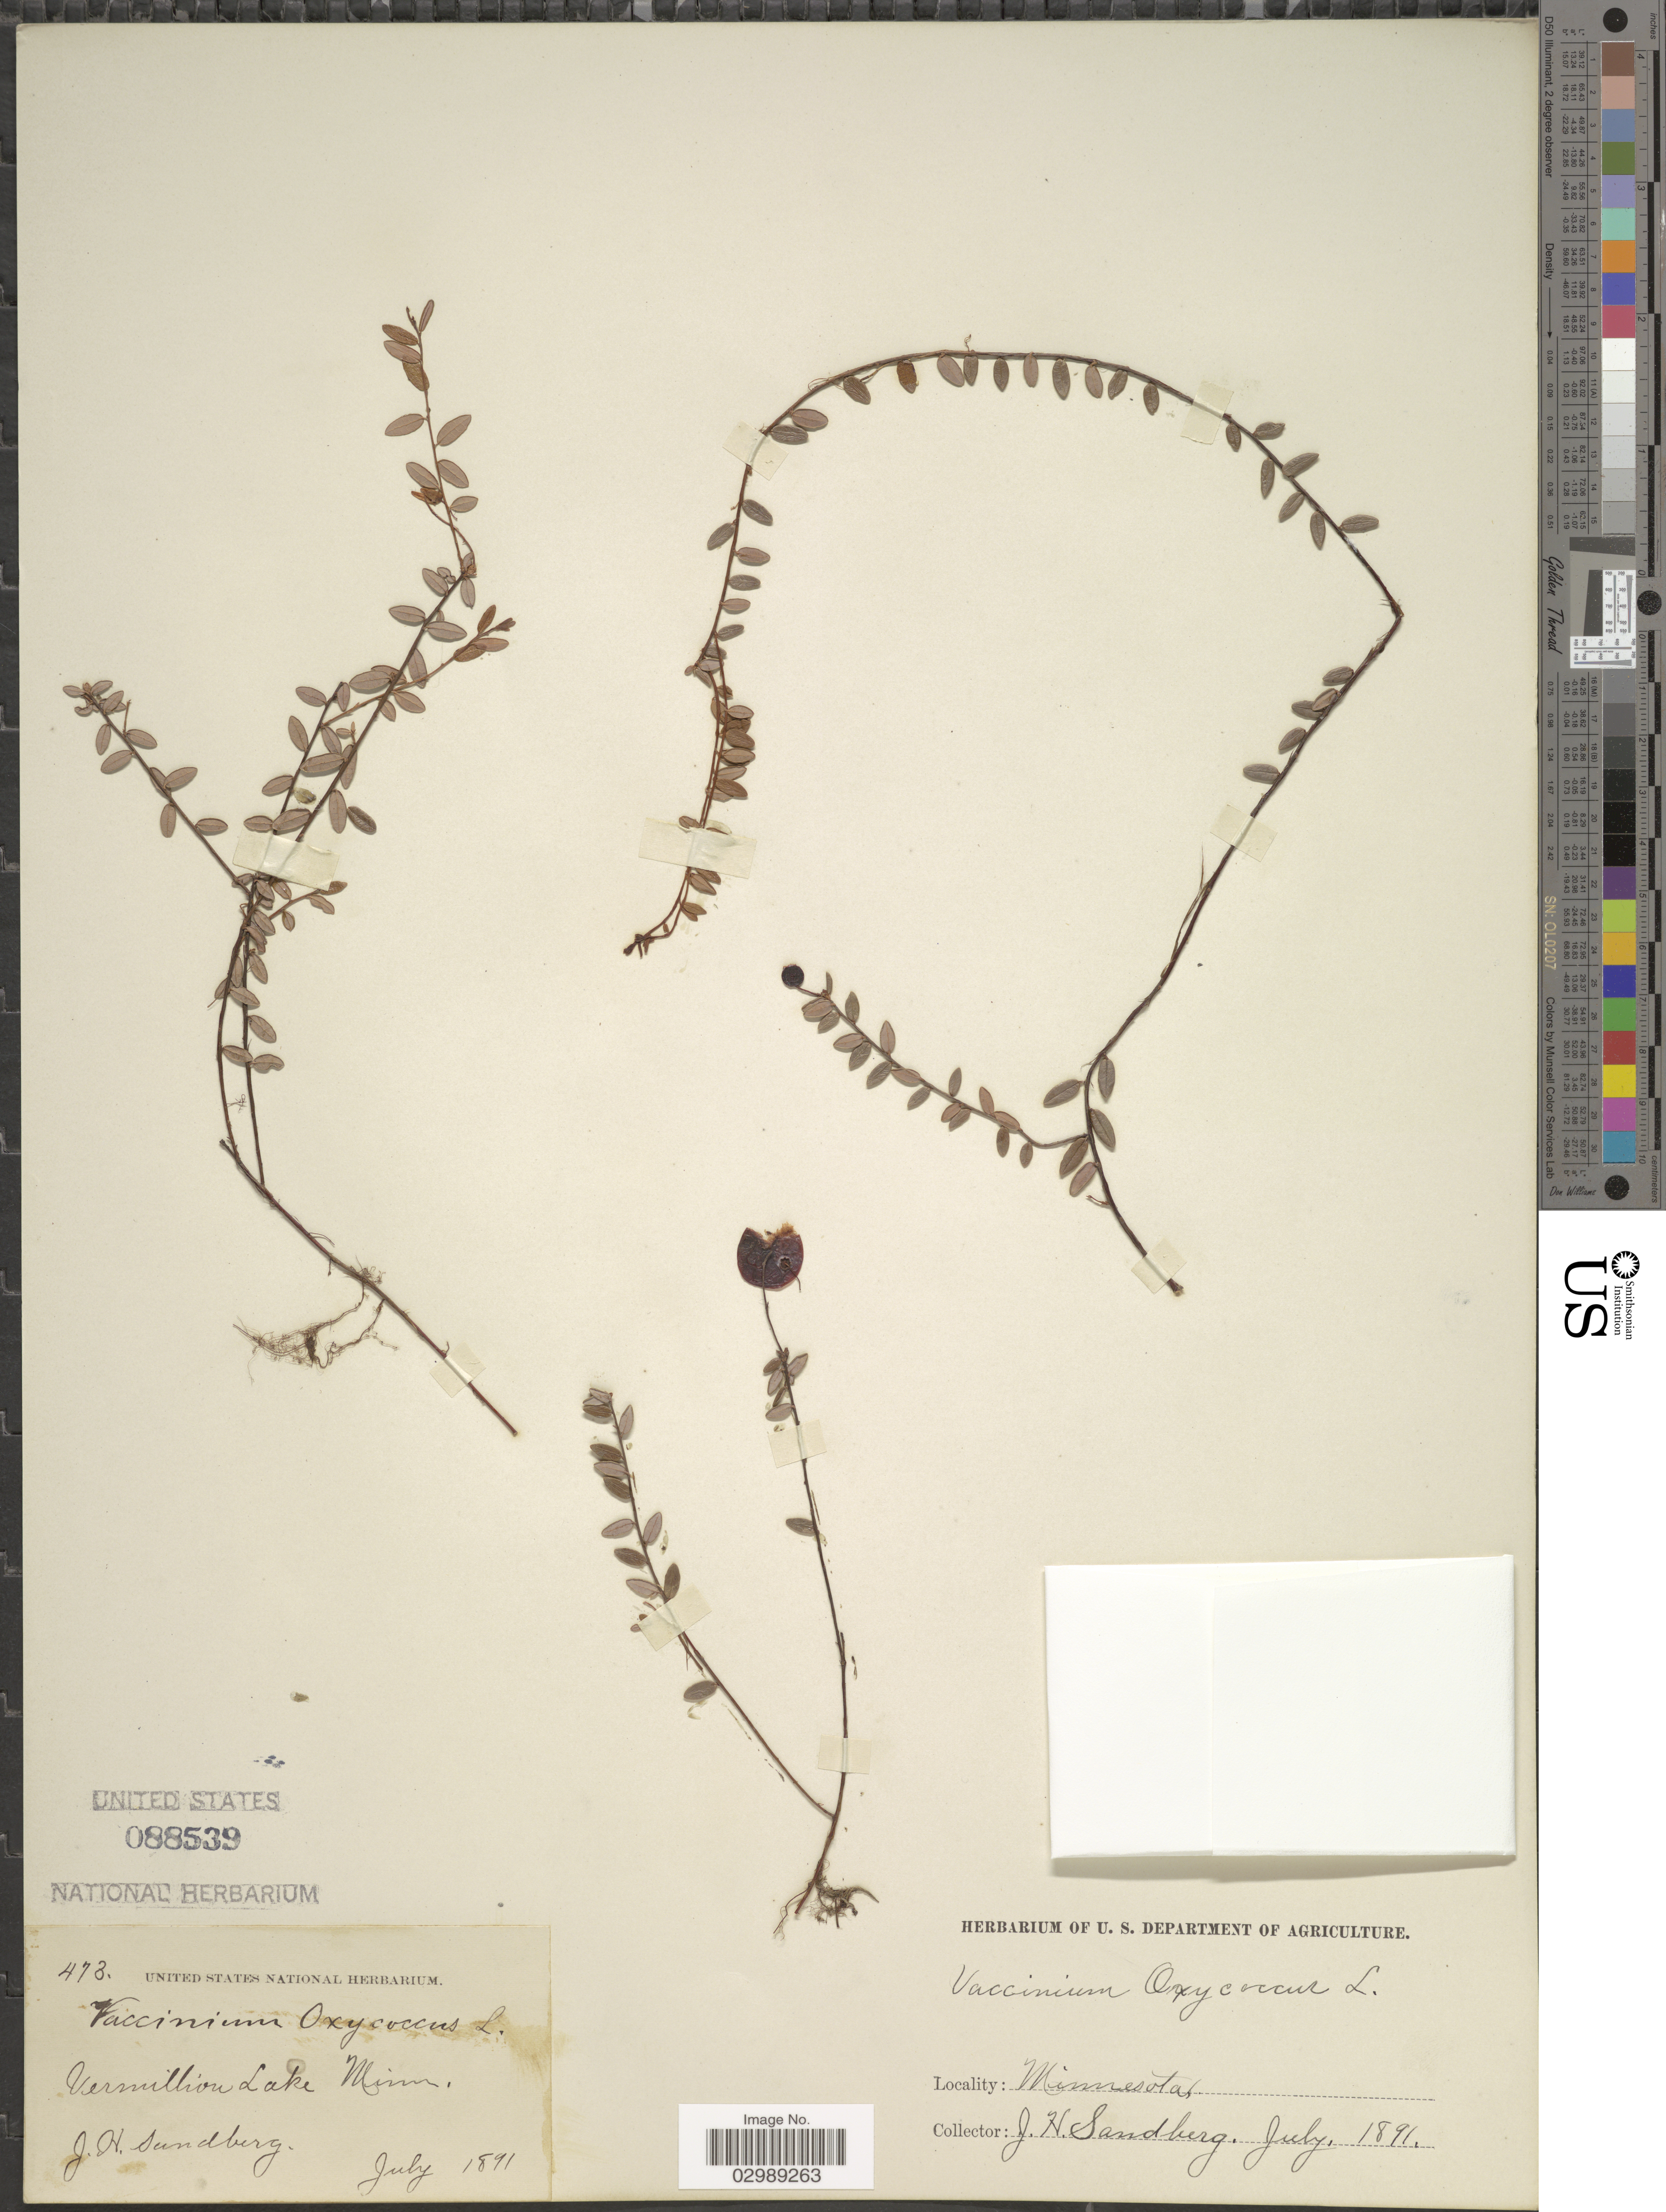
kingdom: Plantae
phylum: Tracheophyta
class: Magnoliopsida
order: Ericales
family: Ericaceae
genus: Vaccinium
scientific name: Vaccinium oxycoccos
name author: L.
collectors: J. H. Sandberg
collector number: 473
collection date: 1891-07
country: United States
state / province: Minnesota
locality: Vermillion Lake.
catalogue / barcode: US 88539